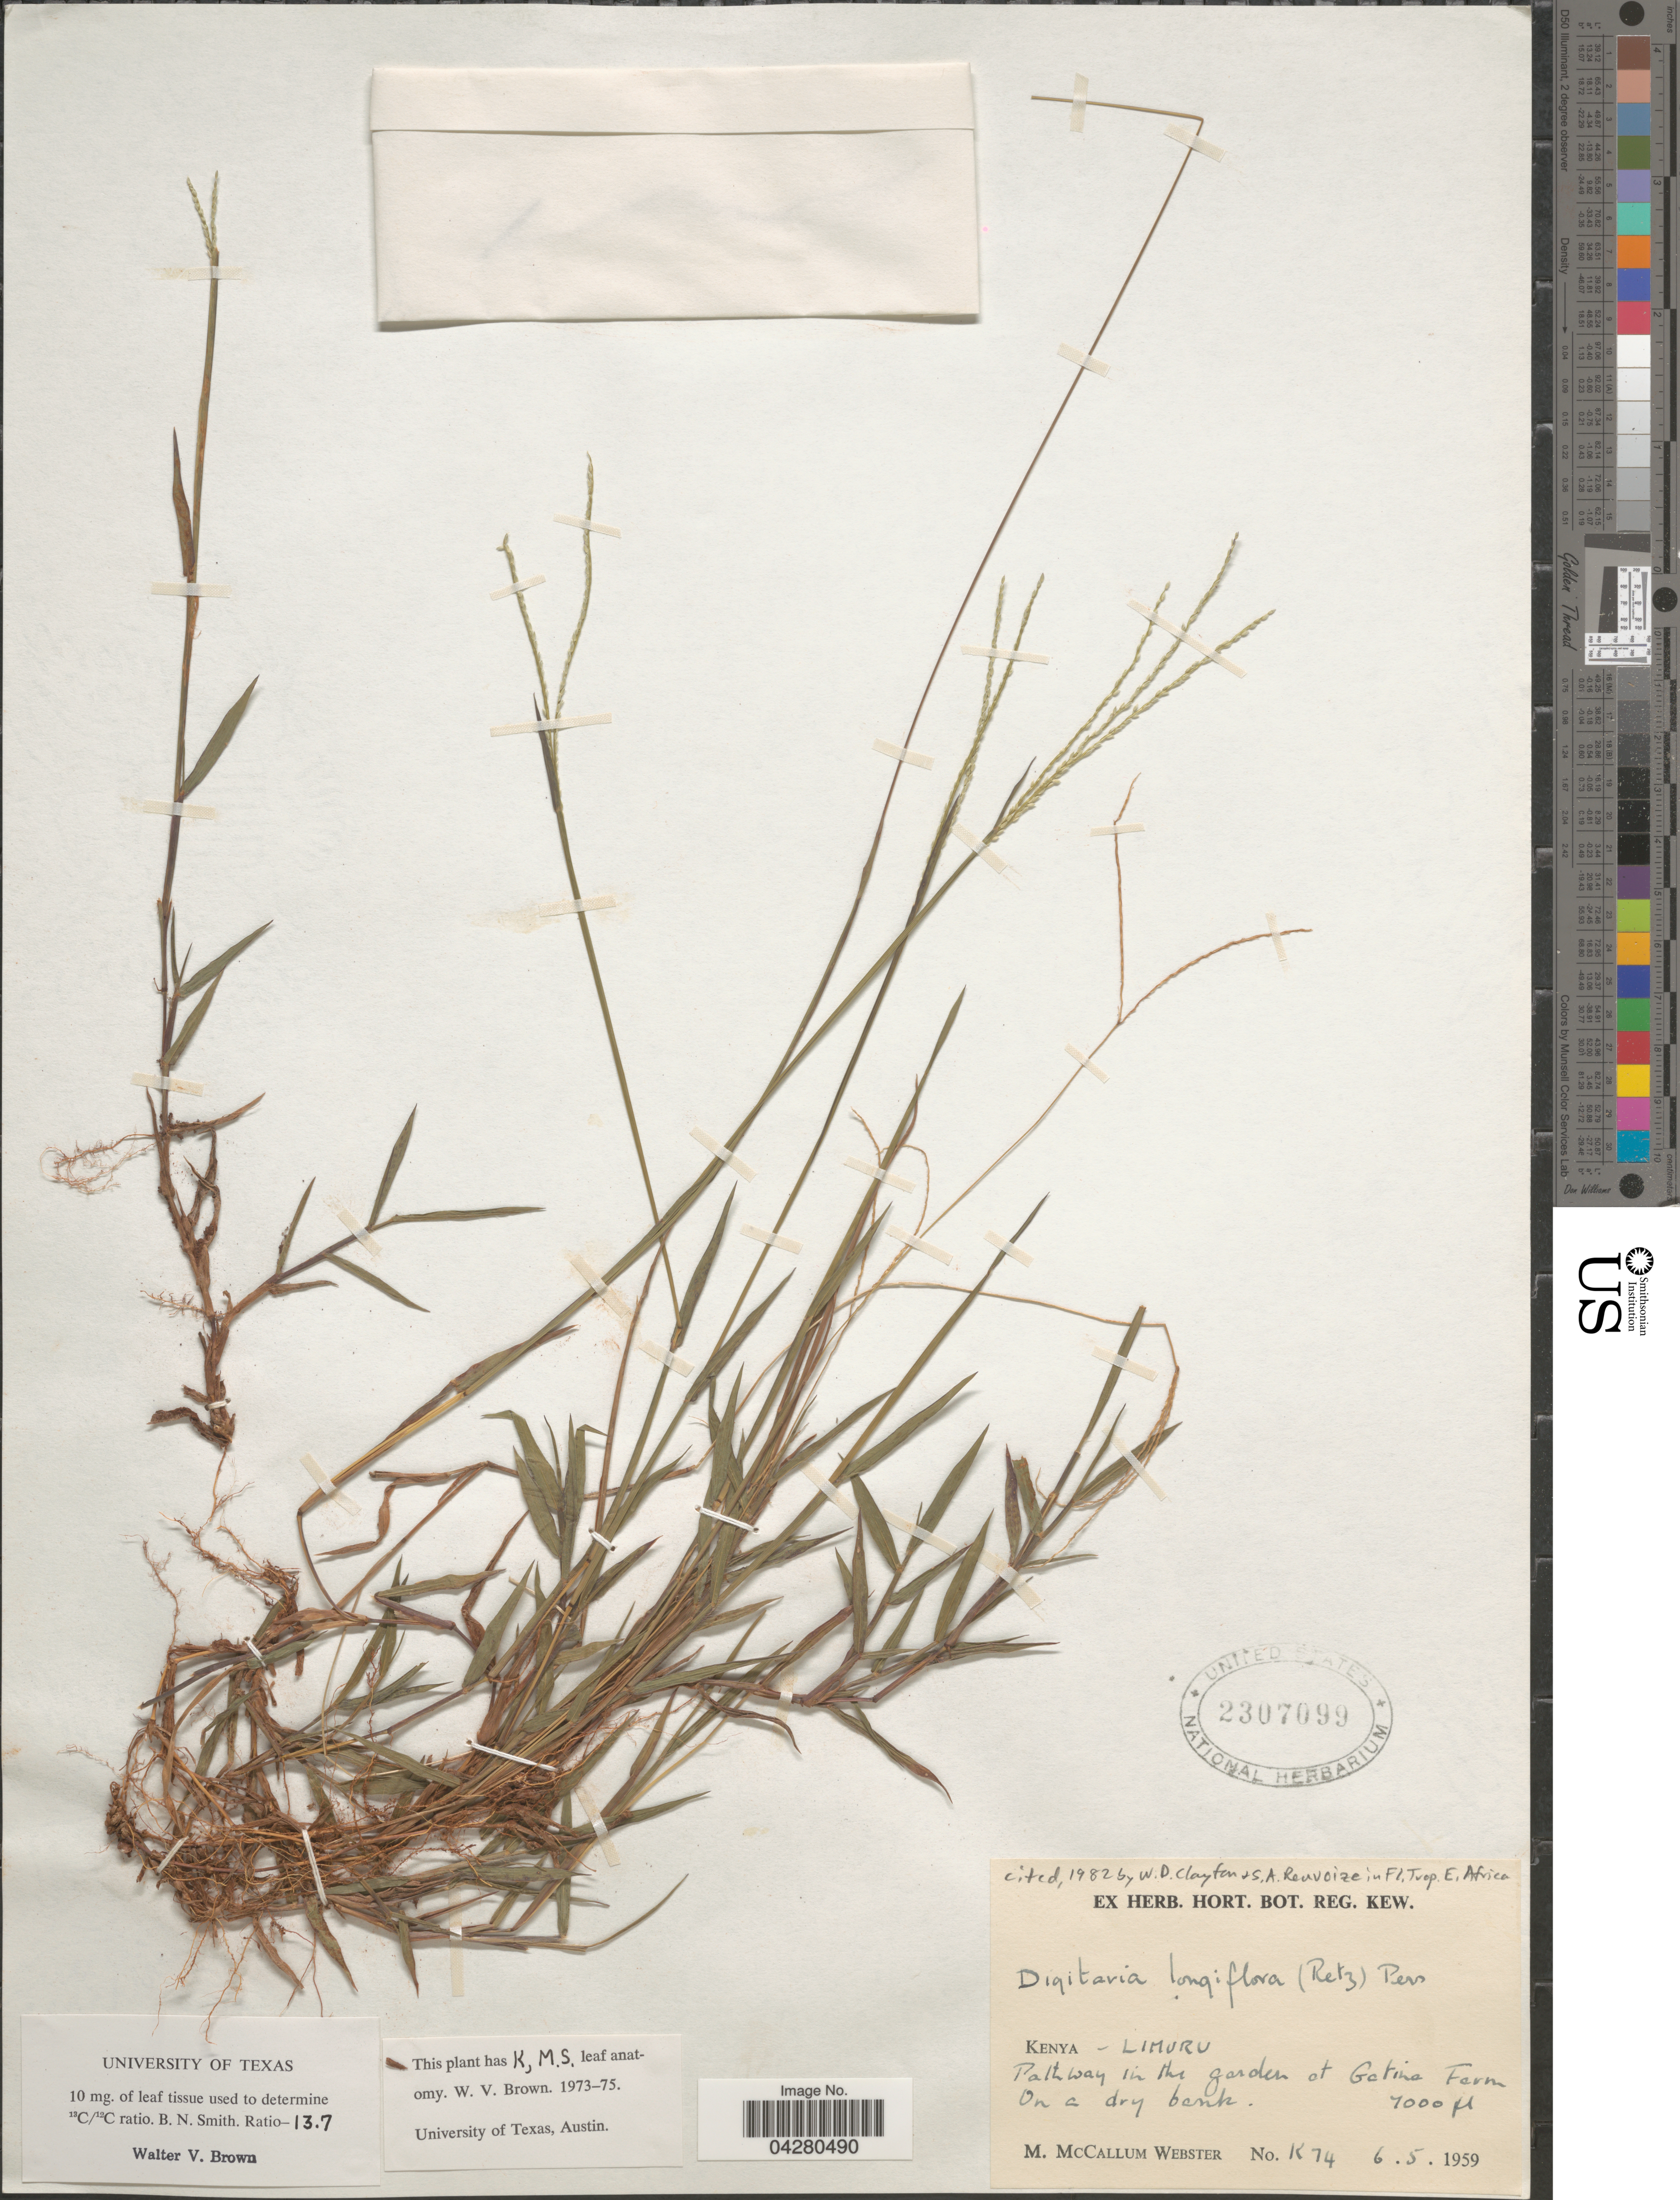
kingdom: Plantae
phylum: Tracheophyta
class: Liliopsida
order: Poales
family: Poaceae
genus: Digitaria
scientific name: Digitaria longiflora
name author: (Retz.) Pers.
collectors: M. Webster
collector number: K74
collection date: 1959-05-06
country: Kenya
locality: Limuru. Pathway in the garden at Gatina Farm.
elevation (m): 2134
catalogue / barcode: US 2307099